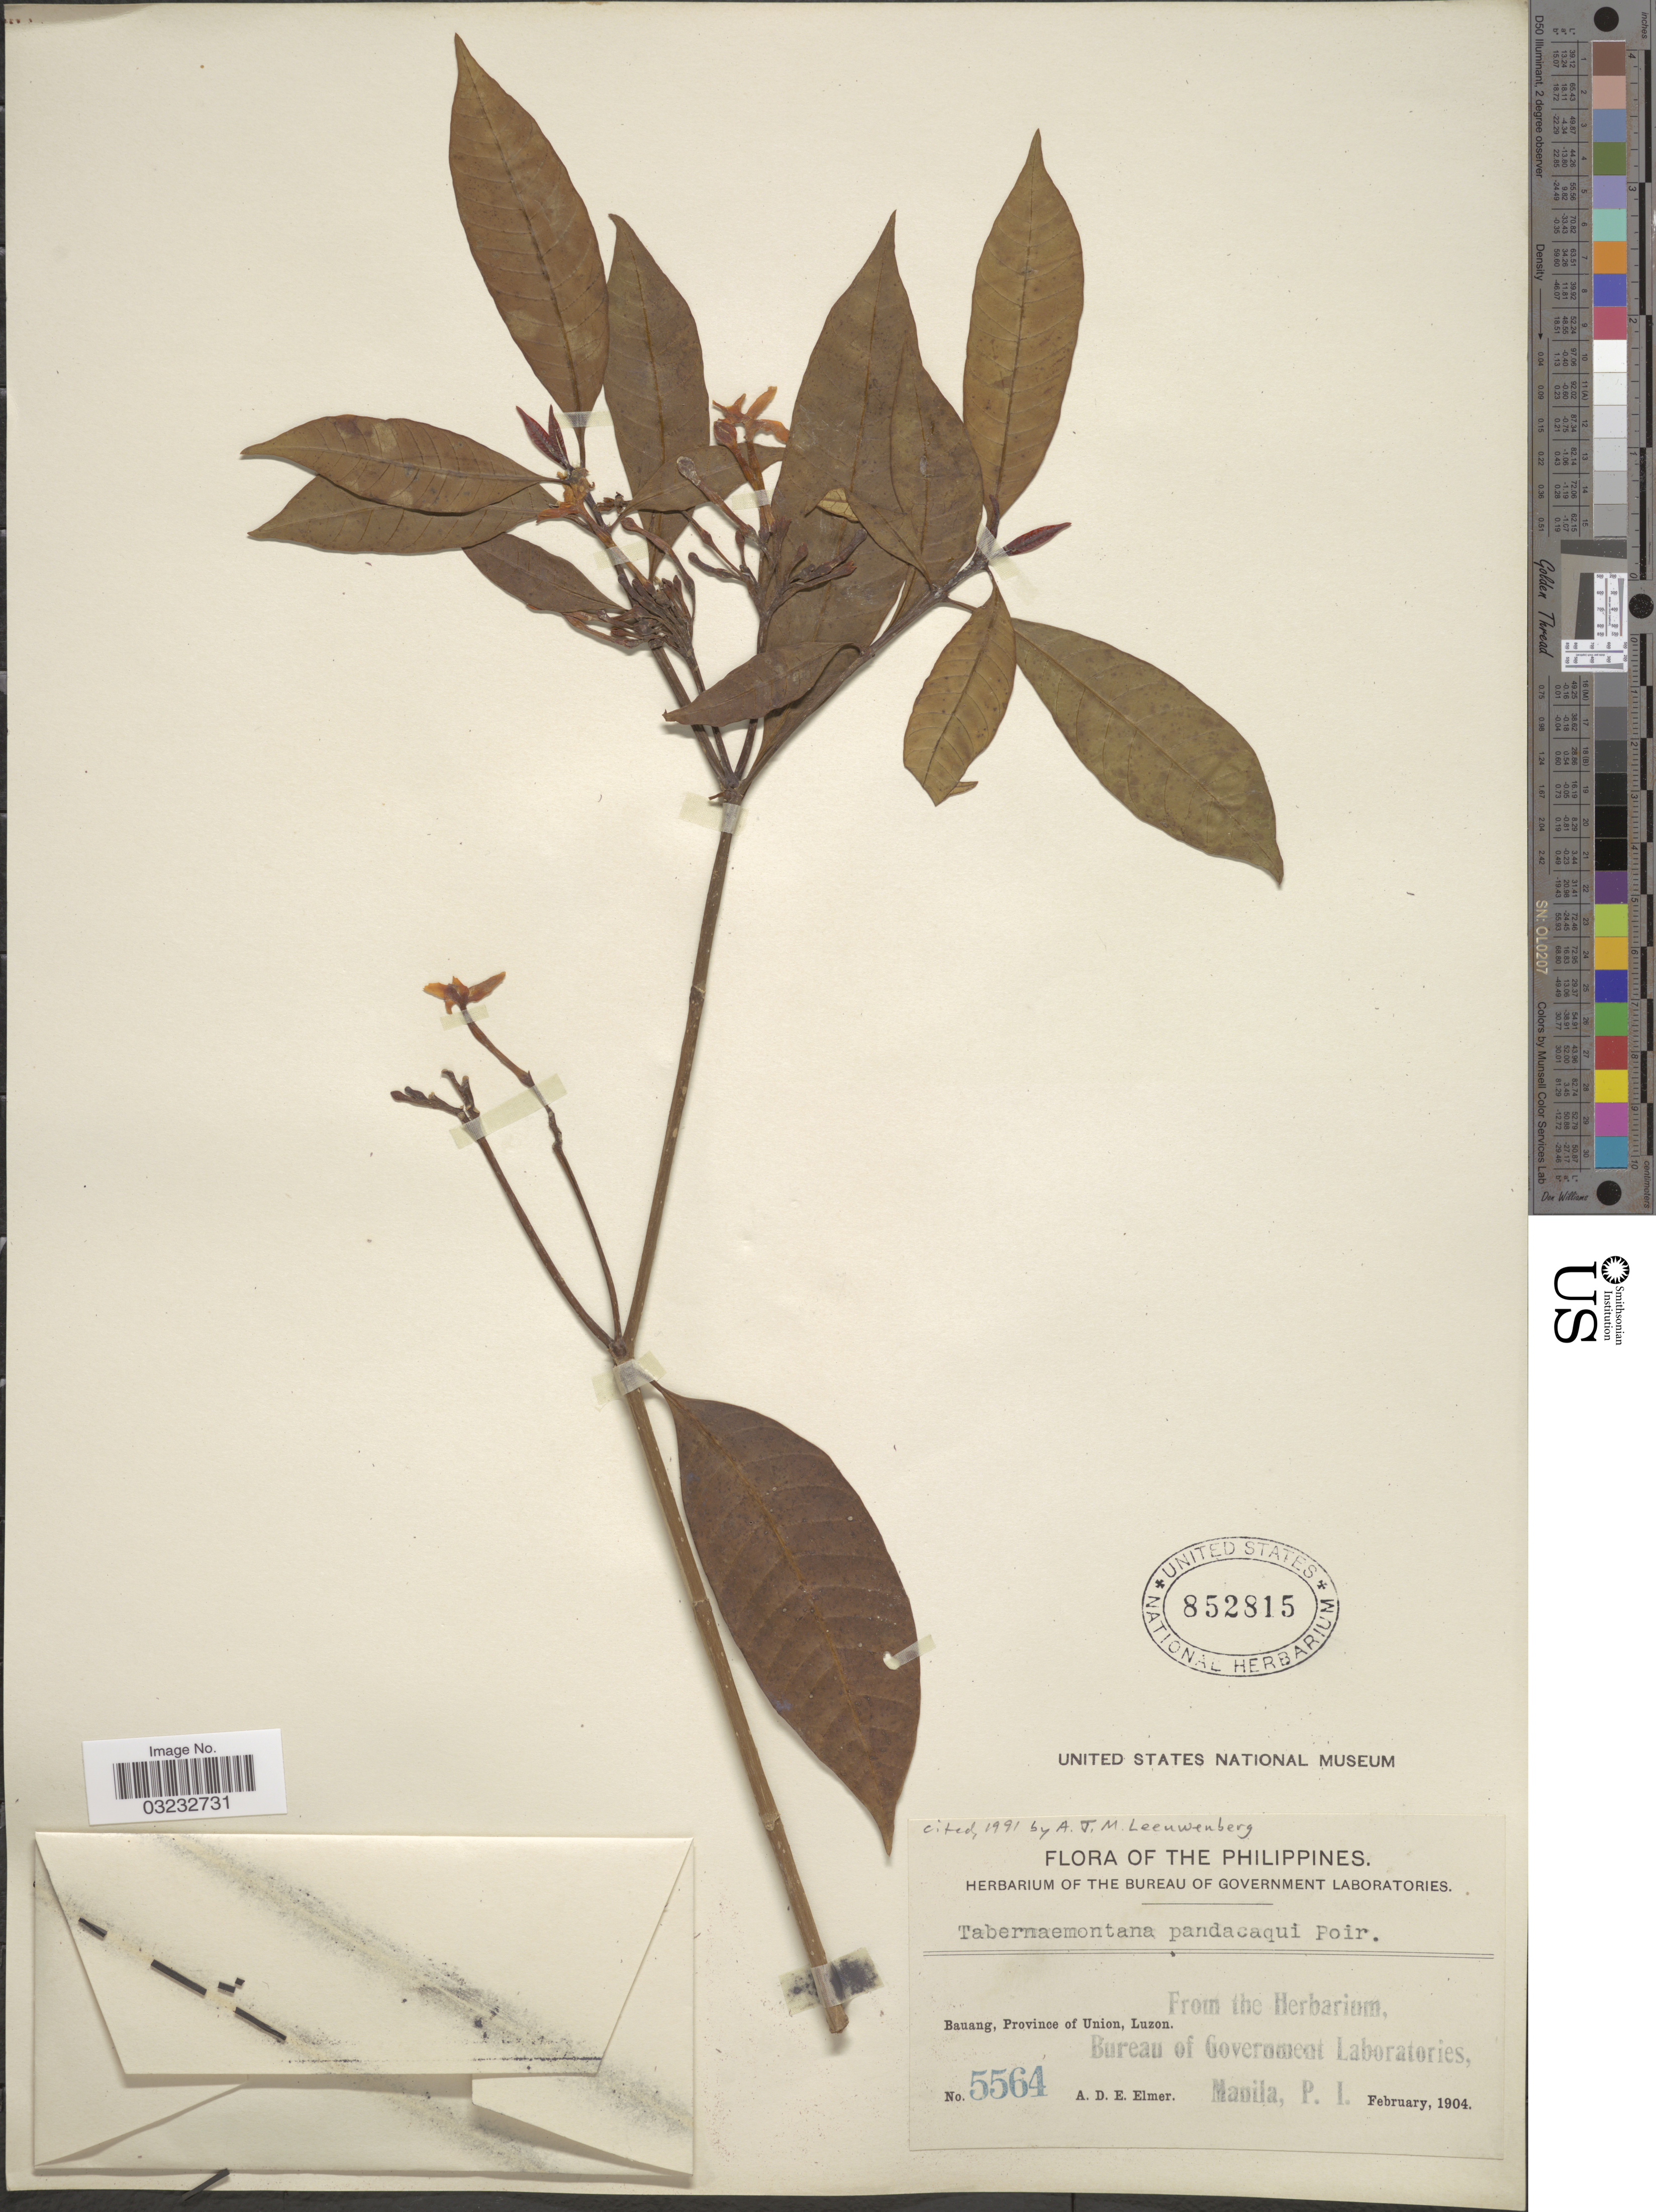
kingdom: Plantae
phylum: Tracheophyta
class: Magnoliopsida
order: Gentianales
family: Apocynaceae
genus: Tabernaemontana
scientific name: Tabernaemontana pandacaqui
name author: Poir.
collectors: A. D. E. Elmer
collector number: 5564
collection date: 1904-02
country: Philippines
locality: Bauang, Province of Union, Luzon.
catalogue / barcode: US 852815